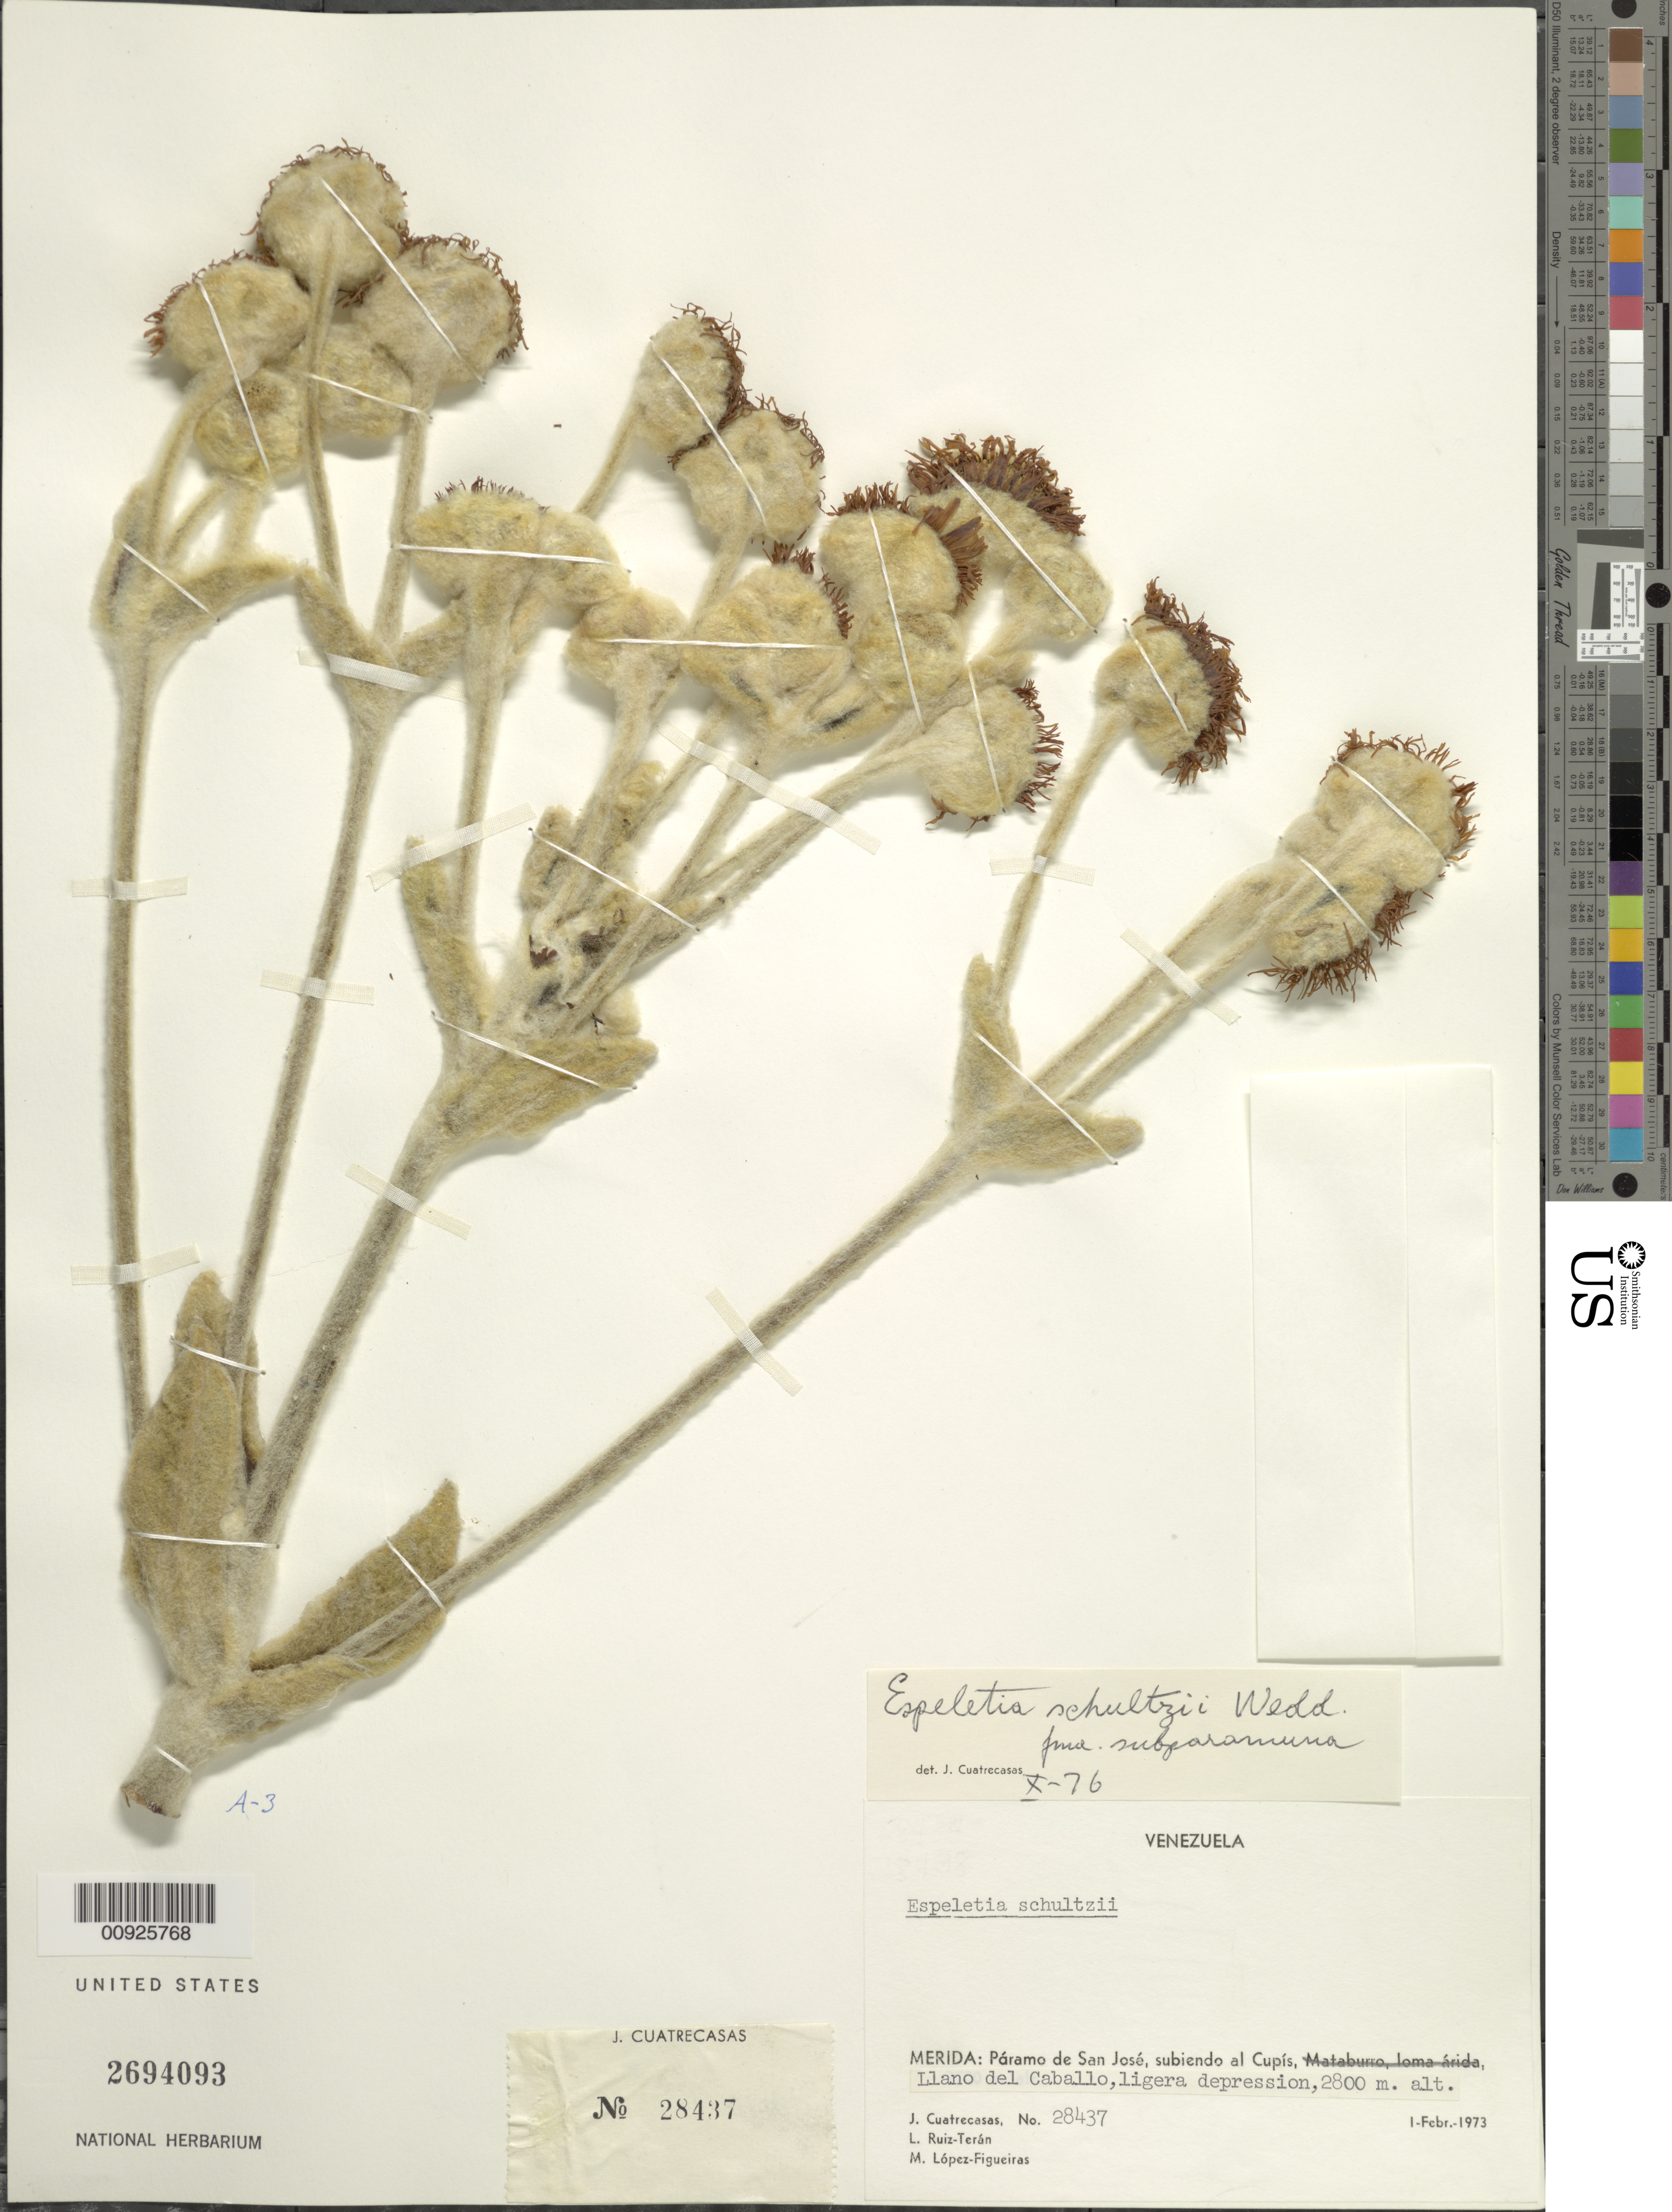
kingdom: Plantae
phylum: Tracheophyta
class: Magnoliopsida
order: Asterales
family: Asteraceae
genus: Espeletia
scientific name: Espeletia schultzii var. subparamuna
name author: Cuatrec.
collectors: J. Cuatrecasas, L. E. Ruíz-Terán & M. López Figueiras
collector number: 28437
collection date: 1973-02-01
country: Venezuela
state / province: Mérida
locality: P. de San José. Páramo de San José, subiendo al Cupís, Llano del Caballo, ligera depresión.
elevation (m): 2800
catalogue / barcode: US 2694093